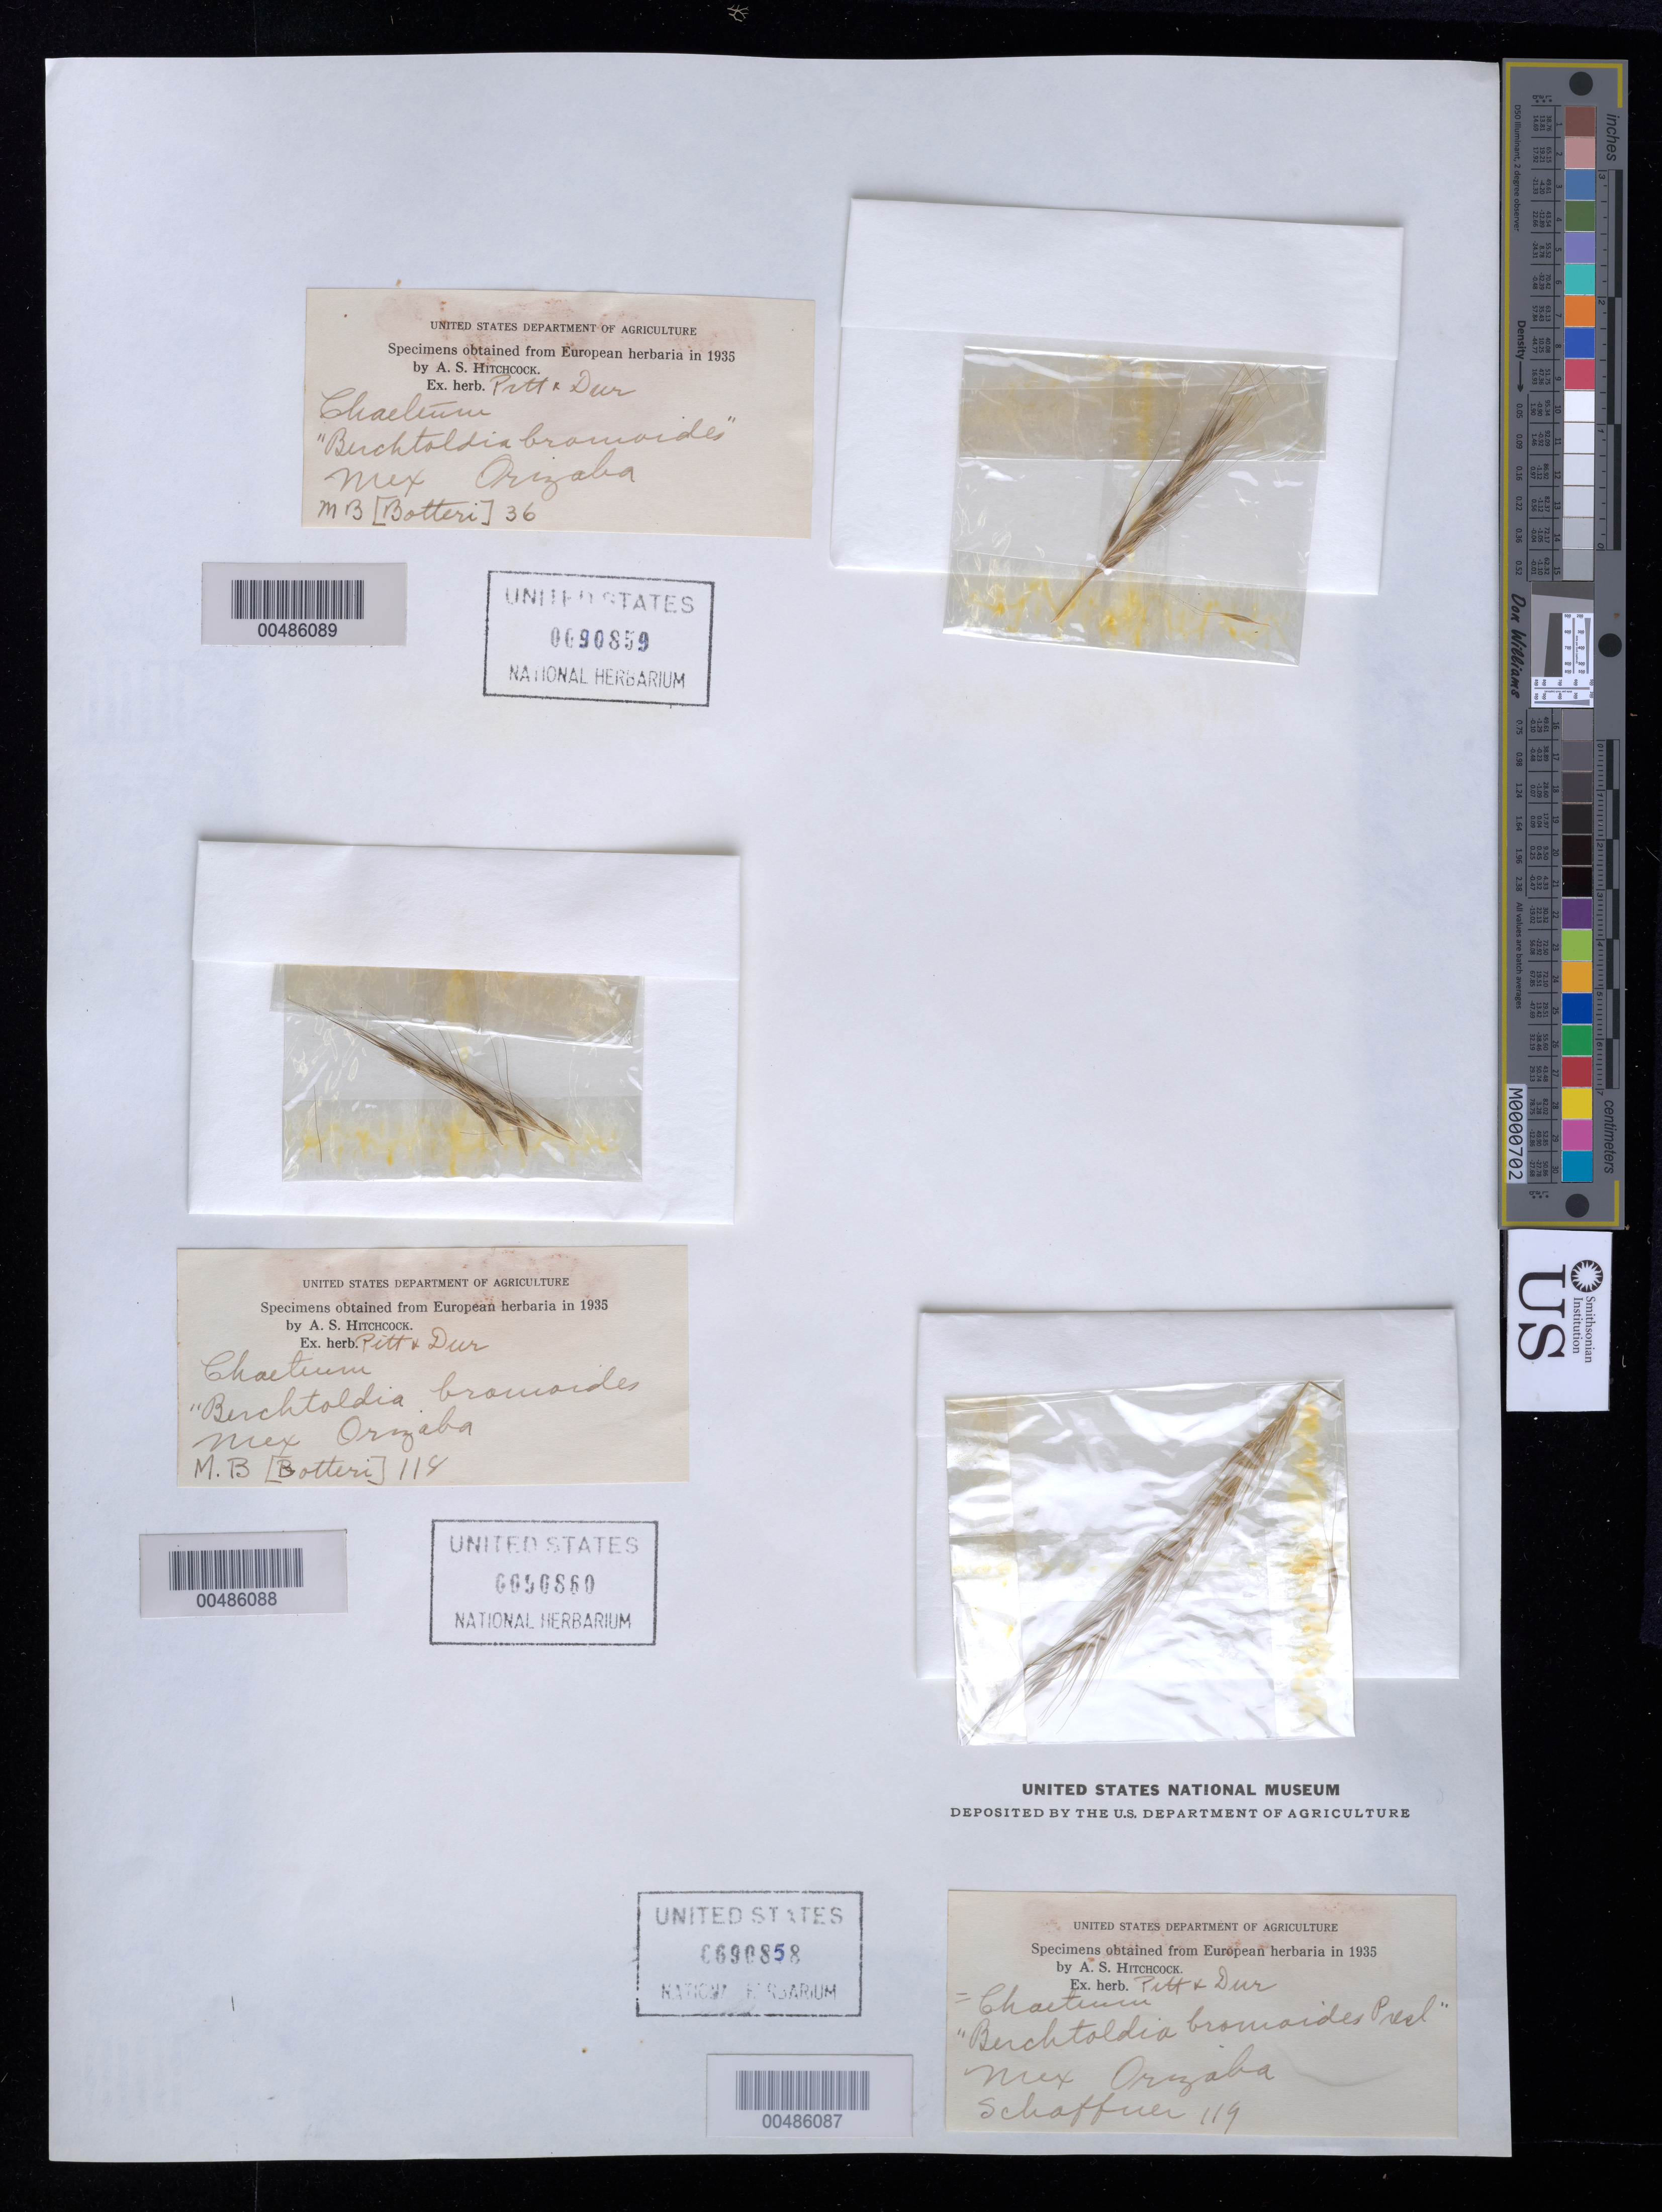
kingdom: Plantae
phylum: Tracheophyta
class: Liliopsida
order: Poales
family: Poaceae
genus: Chaetium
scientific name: Chaetium bromoides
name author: (J. Presl) Benth. ex Hemsl.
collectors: -. Botteri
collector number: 118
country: Mexico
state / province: Veracruz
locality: Orizaba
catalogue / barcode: US 90860